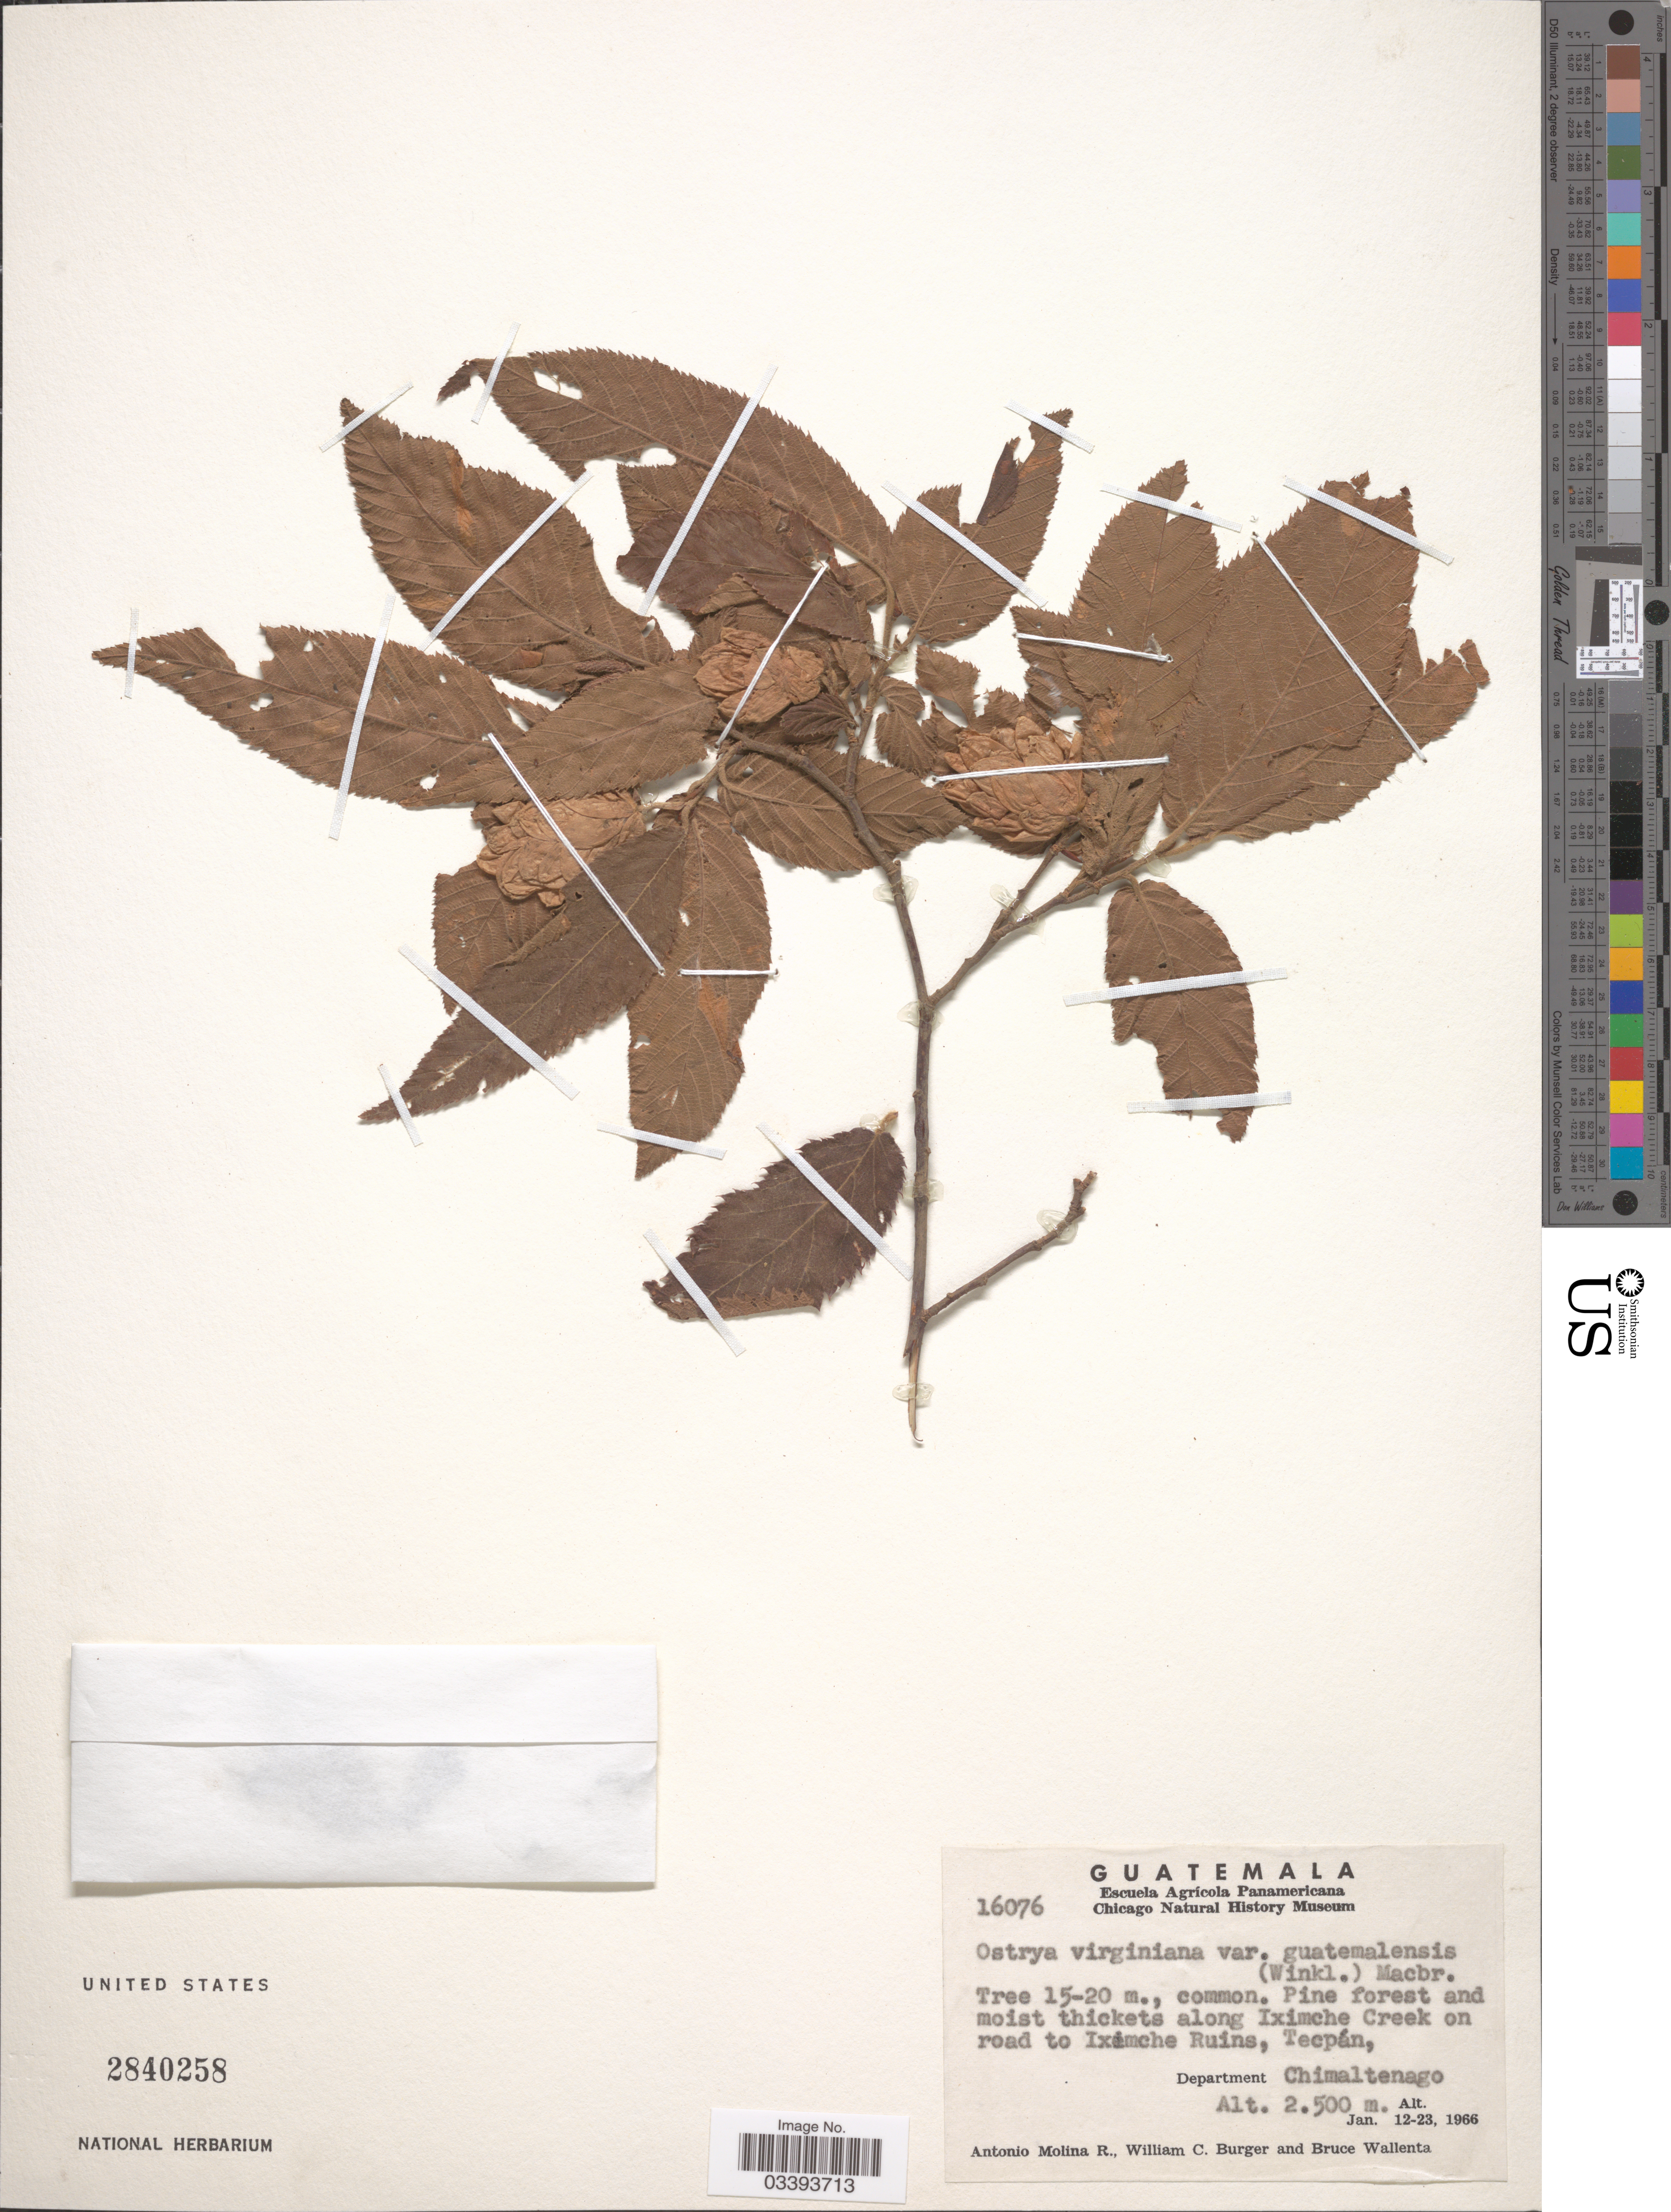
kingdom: Plantae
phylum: Tracheophyta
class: Magnoliopsida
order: Fagales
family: Betulaceae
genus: Ostrya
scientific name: Ostrya virginiana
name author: (Mill.) K. Koch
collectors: A. Molina R., W. Burger & B. Wallenta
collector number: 16076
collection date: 1966-01-12/1966-01-23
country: Guatemala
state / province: Chimaltenango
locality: Along Iximche Creek on road to Iximche Ruins, Tecpán, Department Chimaltenango.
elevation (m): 2500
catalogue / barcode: US 2840258